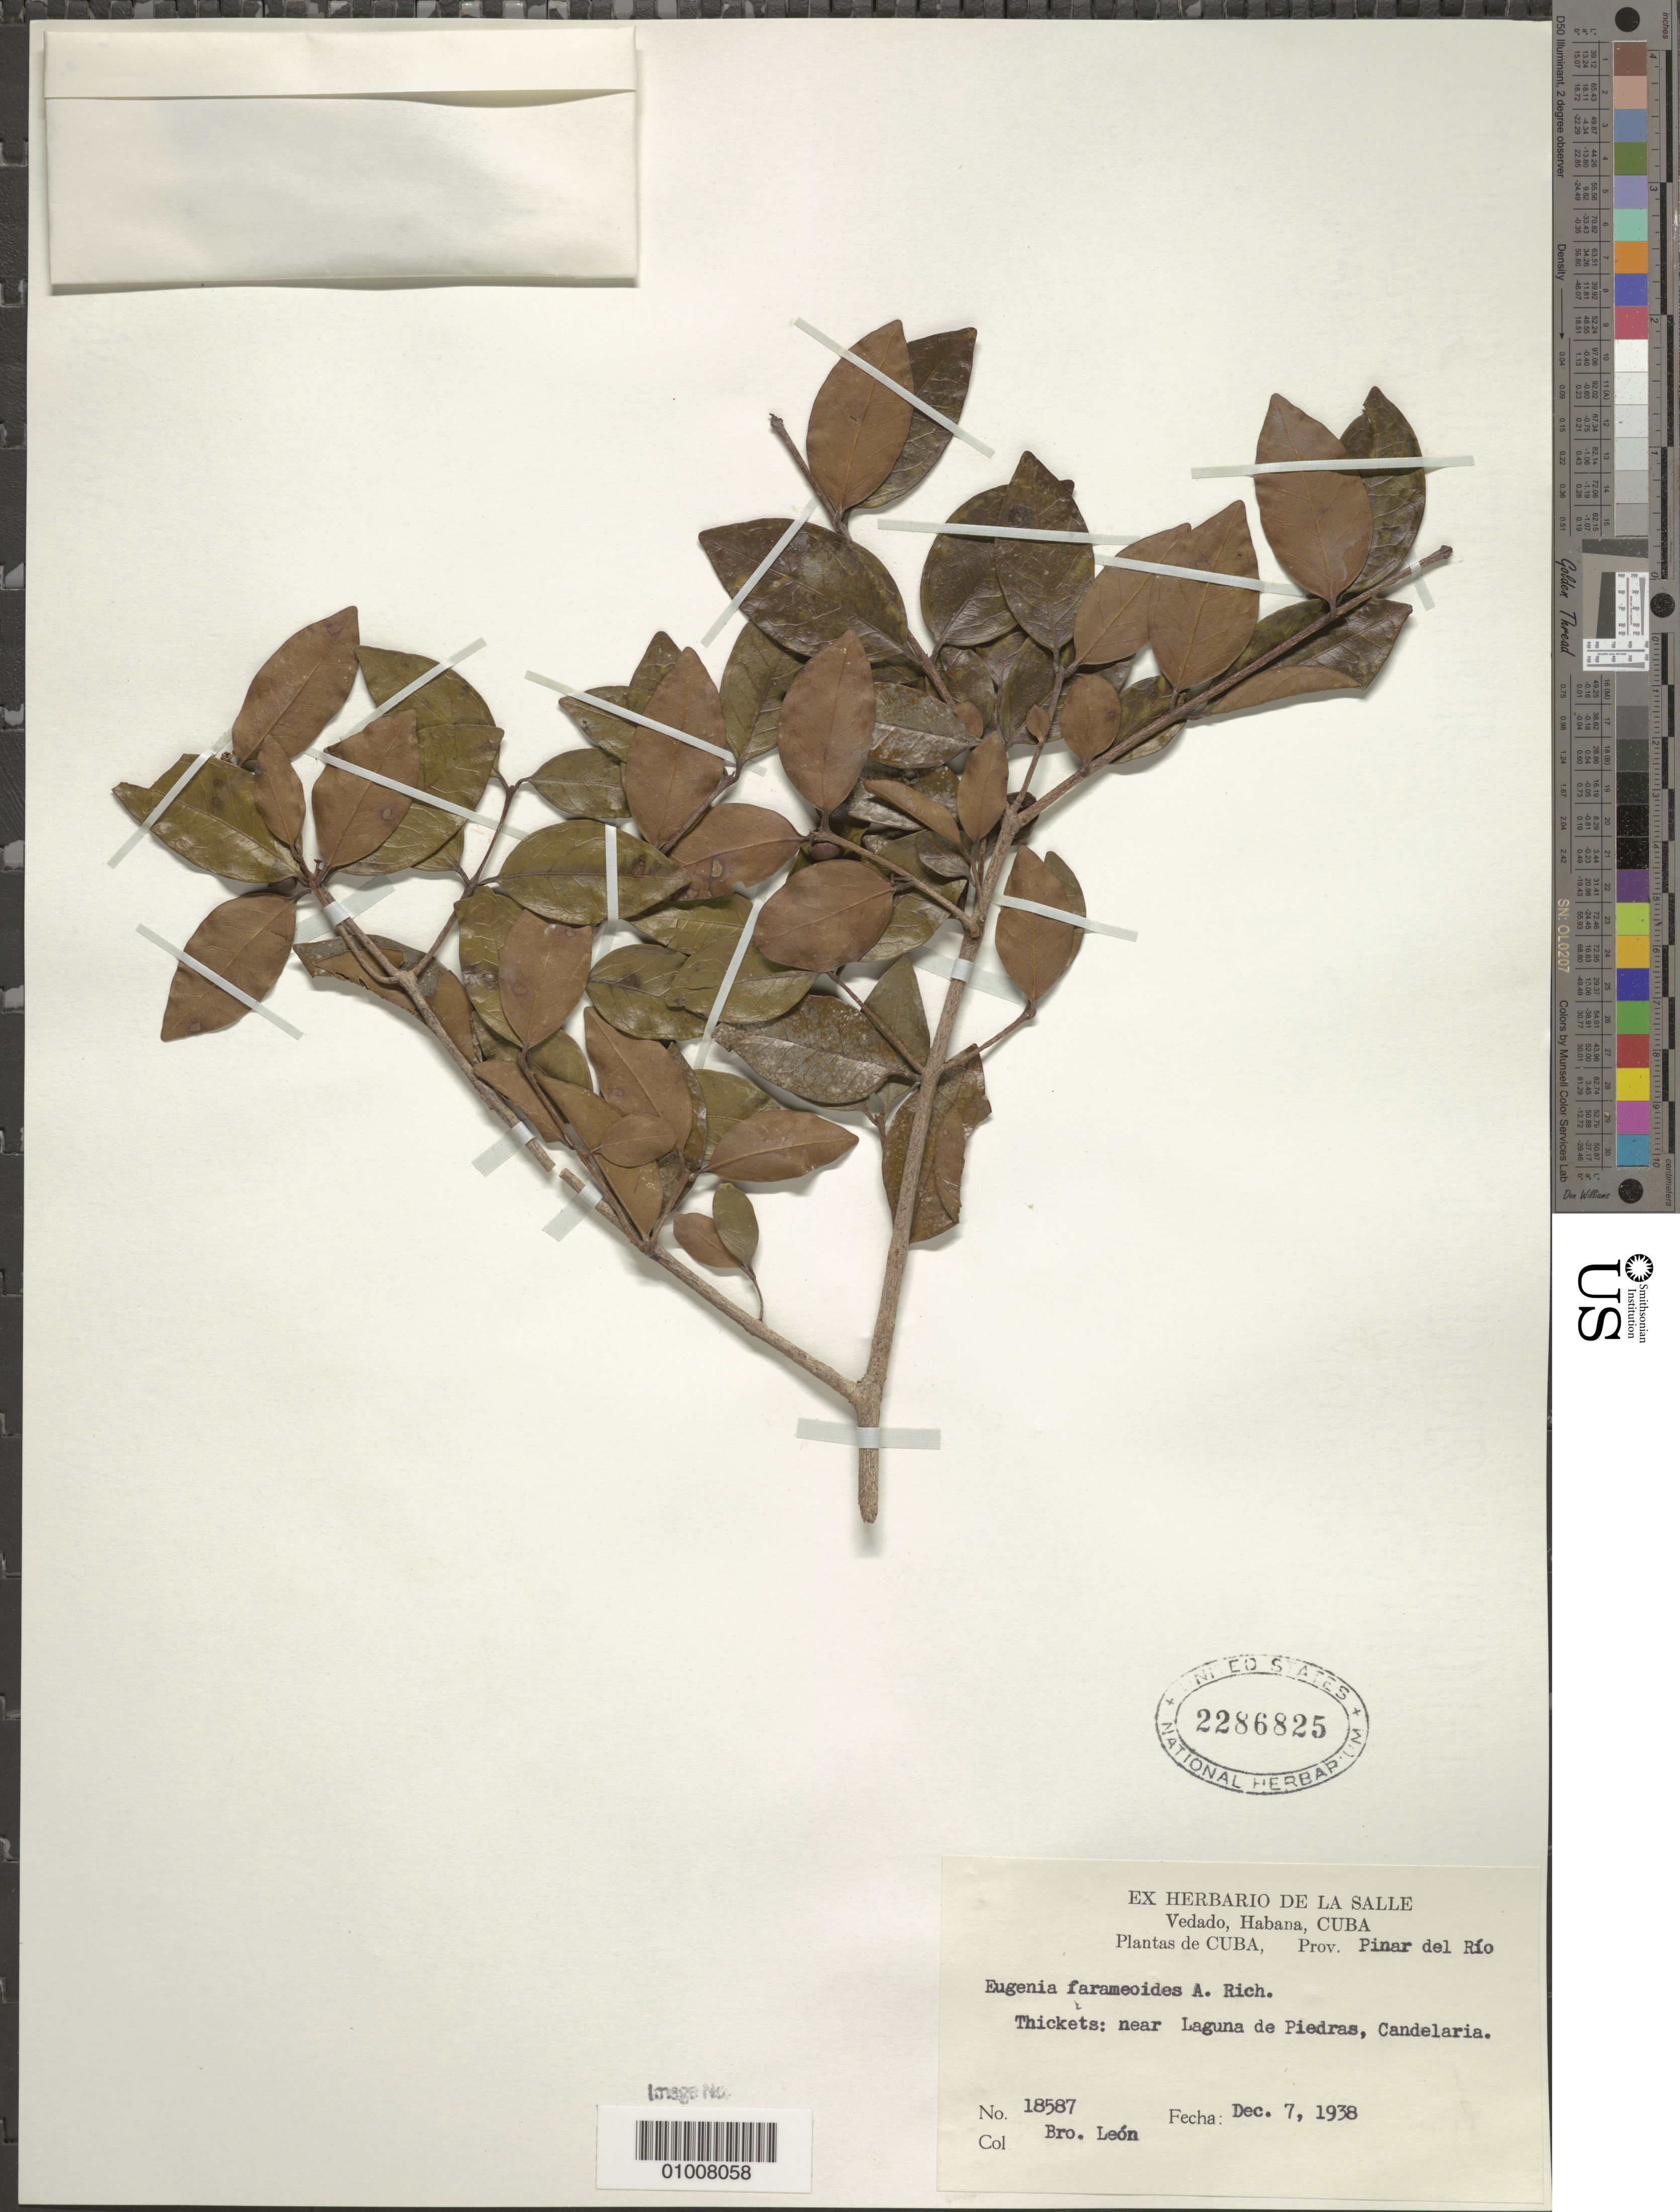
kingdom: Plantae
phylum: Tracheophyta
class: Magnoliopsida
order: Myrtales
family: Myrtaceae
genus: Eugenia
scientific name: Eugenia farameoides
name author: A. Rich.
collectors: Bro. León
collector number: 18587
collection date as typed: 07 Dec 1938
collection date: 1938-12-07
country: Cuba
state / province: Pinar del Rio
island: Cuba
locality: Near Laguna de Piedras, Candelaria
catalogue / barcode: US 2286825